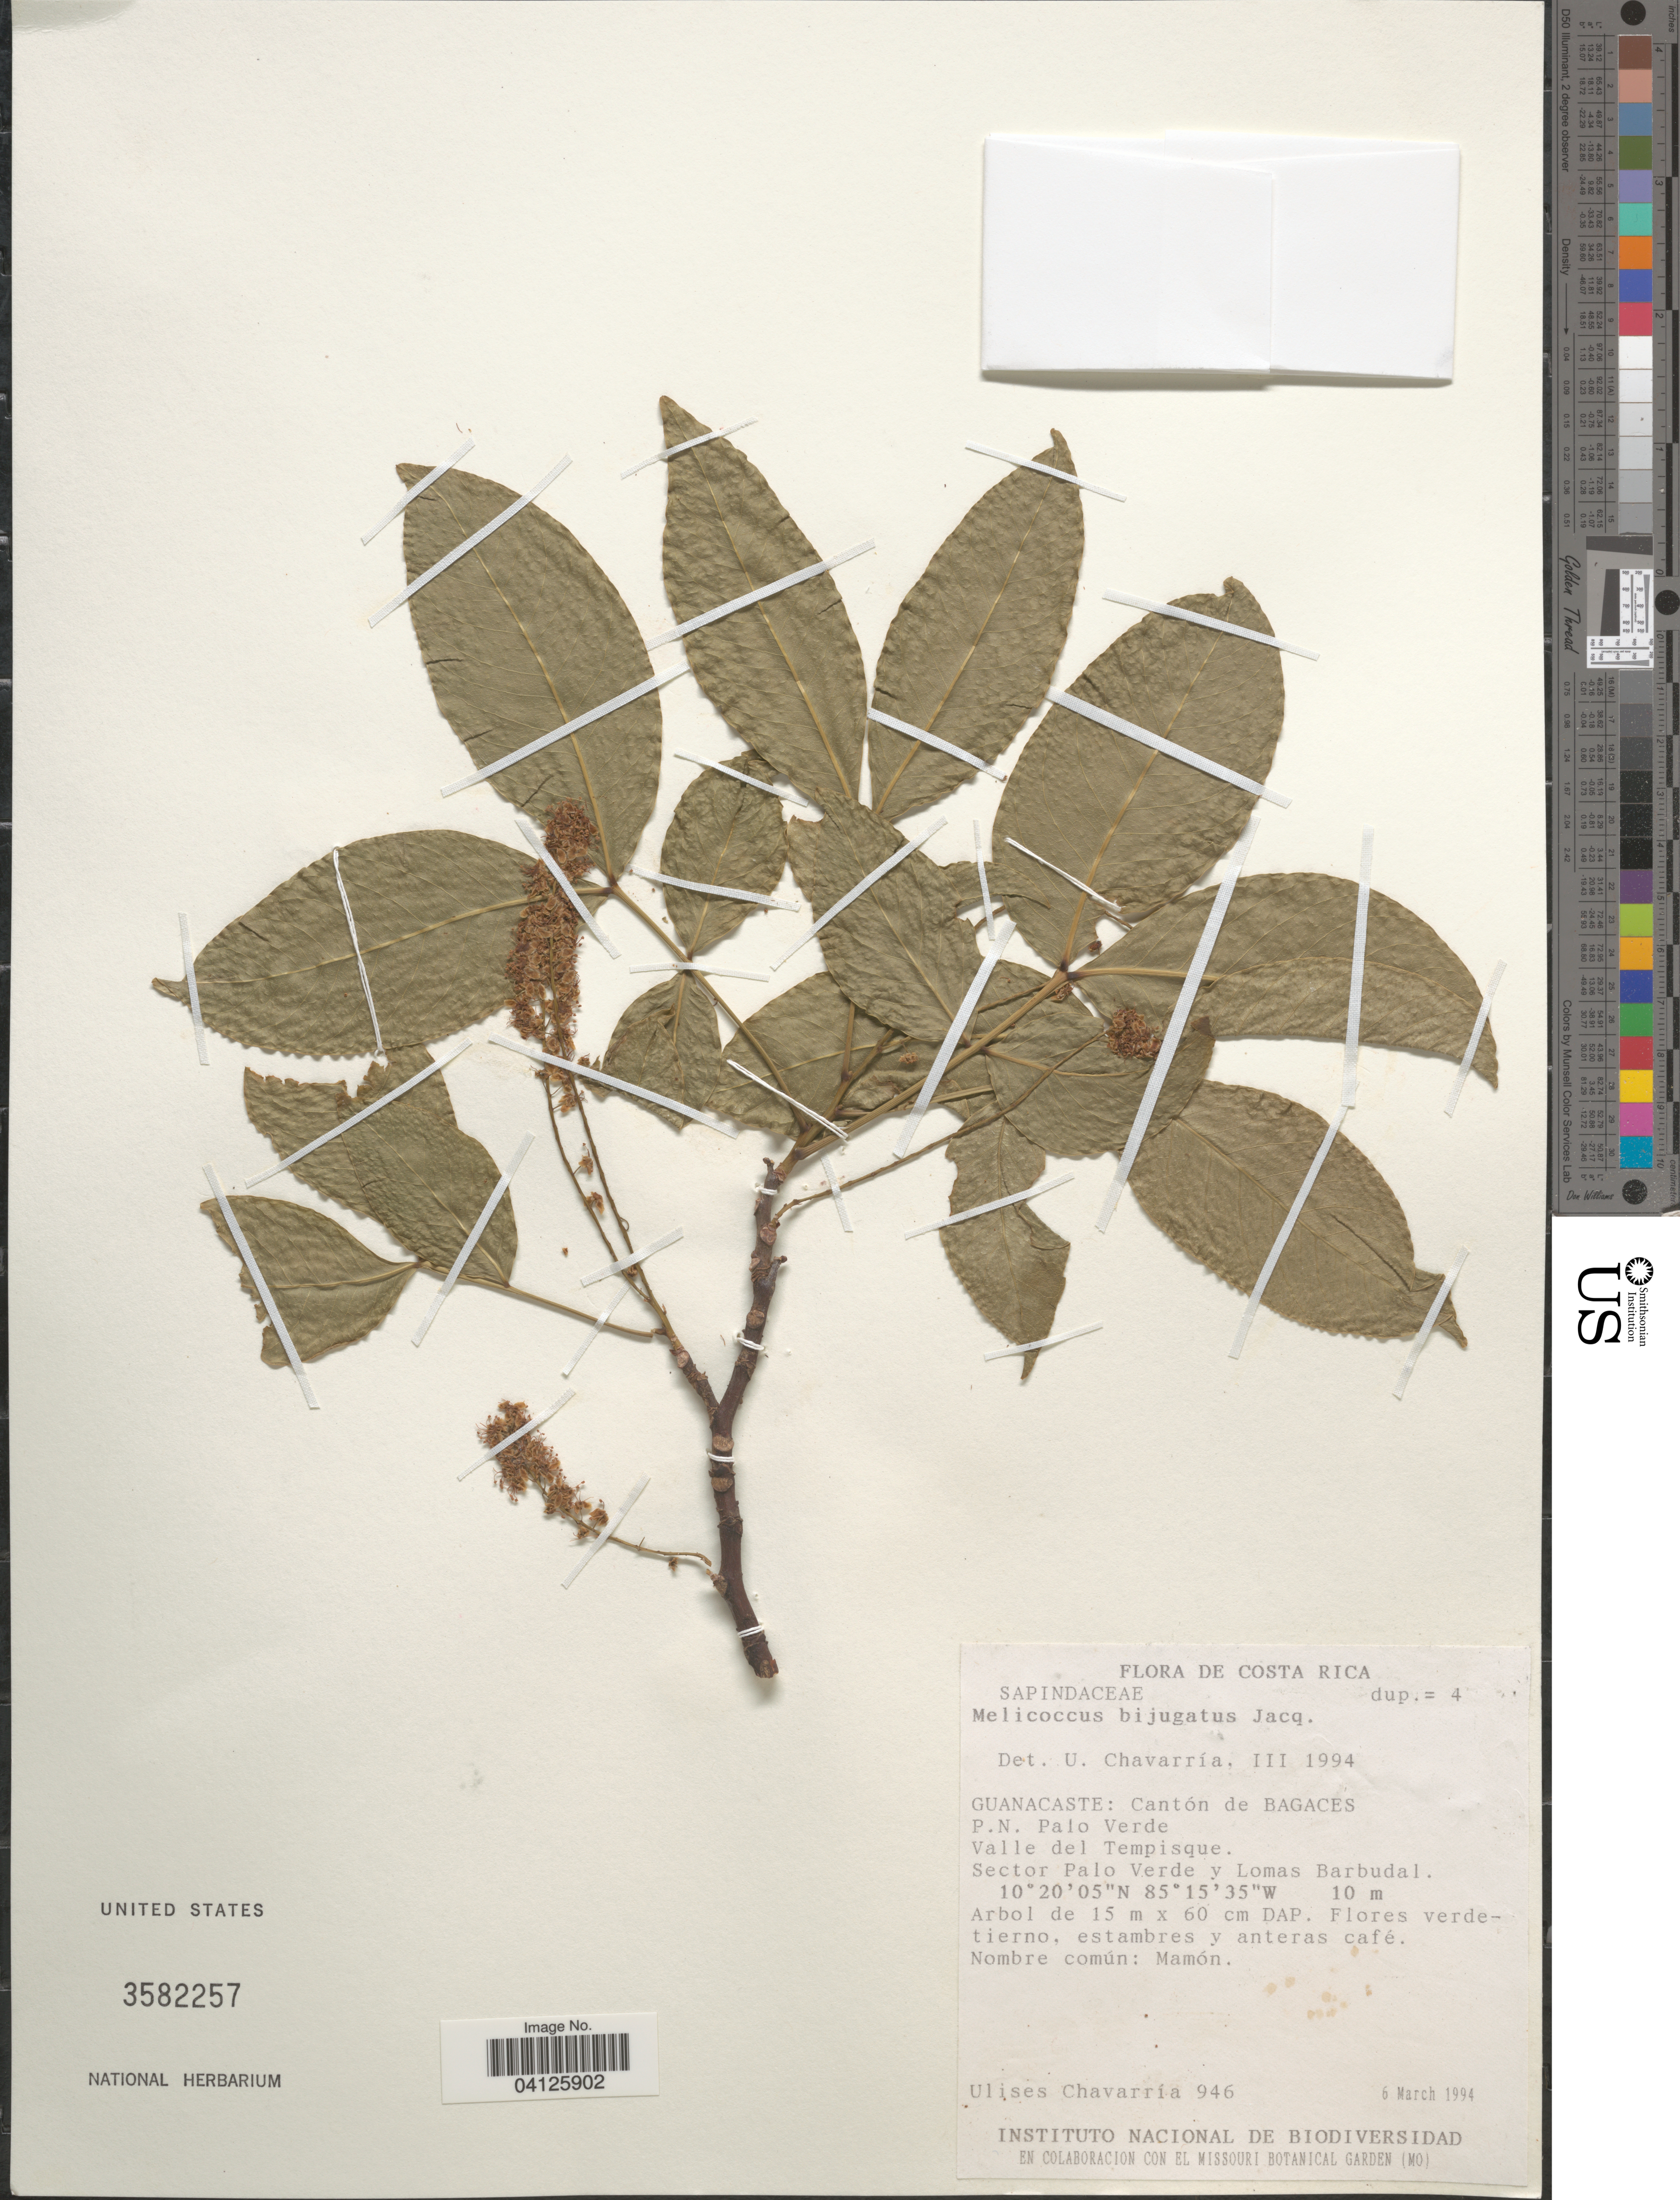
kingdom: Plantae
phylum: Tracheophyta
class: Magnoliopsida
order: Sapindales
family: Sapindaceae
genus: Melicoccus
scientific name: Melicoccus bijugatus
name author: Jacq.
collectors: U. Chavarría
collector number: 946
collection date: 1994-03-06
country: Costa Rica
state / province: Guanacaste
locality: Cantón de Bagaces. P.N. Palo Verde. Valle del Tempisque. Sector Palo Verde y Lomas Barbudal.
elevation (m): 10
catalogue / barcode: US 3582257